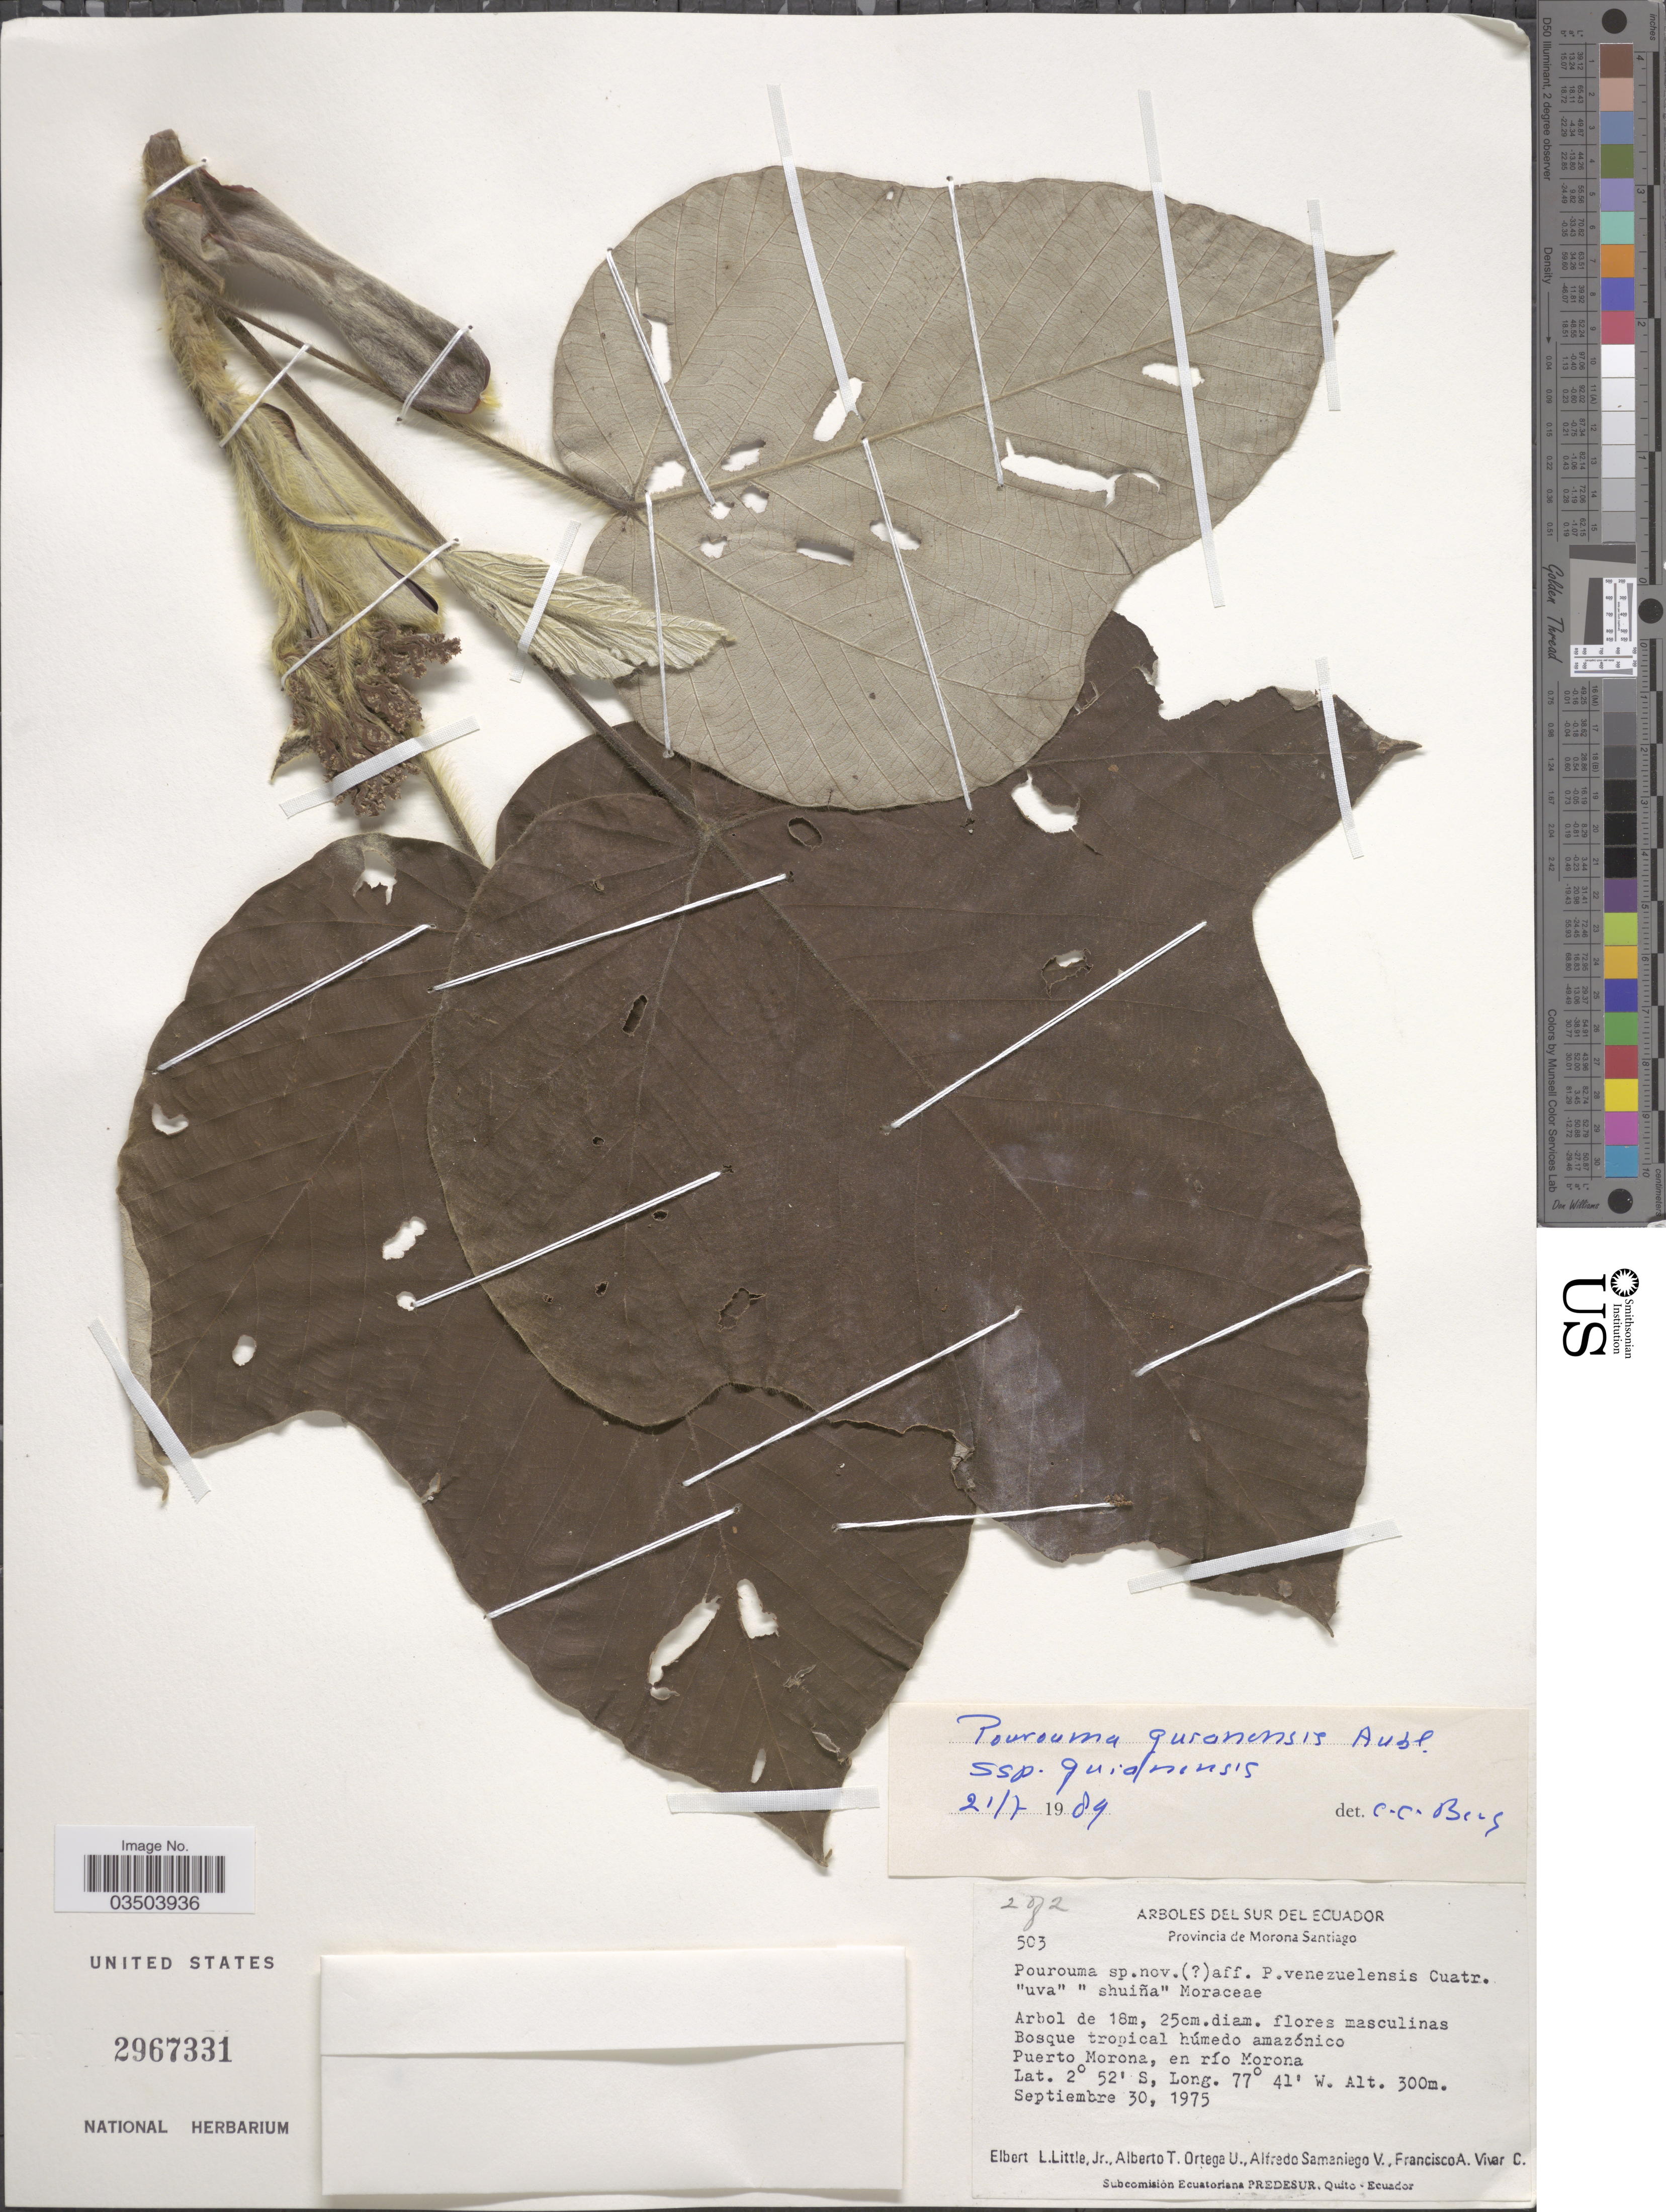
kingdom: Plantae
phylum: Tracheophyta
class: Magnoliopsida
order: Rosales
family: Urticaceae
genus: Pourouma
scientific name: Pourouma guianensis subsp. guianensis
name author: Aubl.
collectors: E. L. Little, A. T. Ortega U., A. V. Samaniego & F. A. Vivar C.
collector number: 503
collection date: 1975-09-30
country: Ecuador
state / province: Morona-Santiago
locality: Del Sur Del Ecuador. Provincia de Morona Santiago. Bosque tropical húmedo amazónico. Puerto Morona, en río Morona.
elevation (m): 300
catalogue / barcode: US 2967331